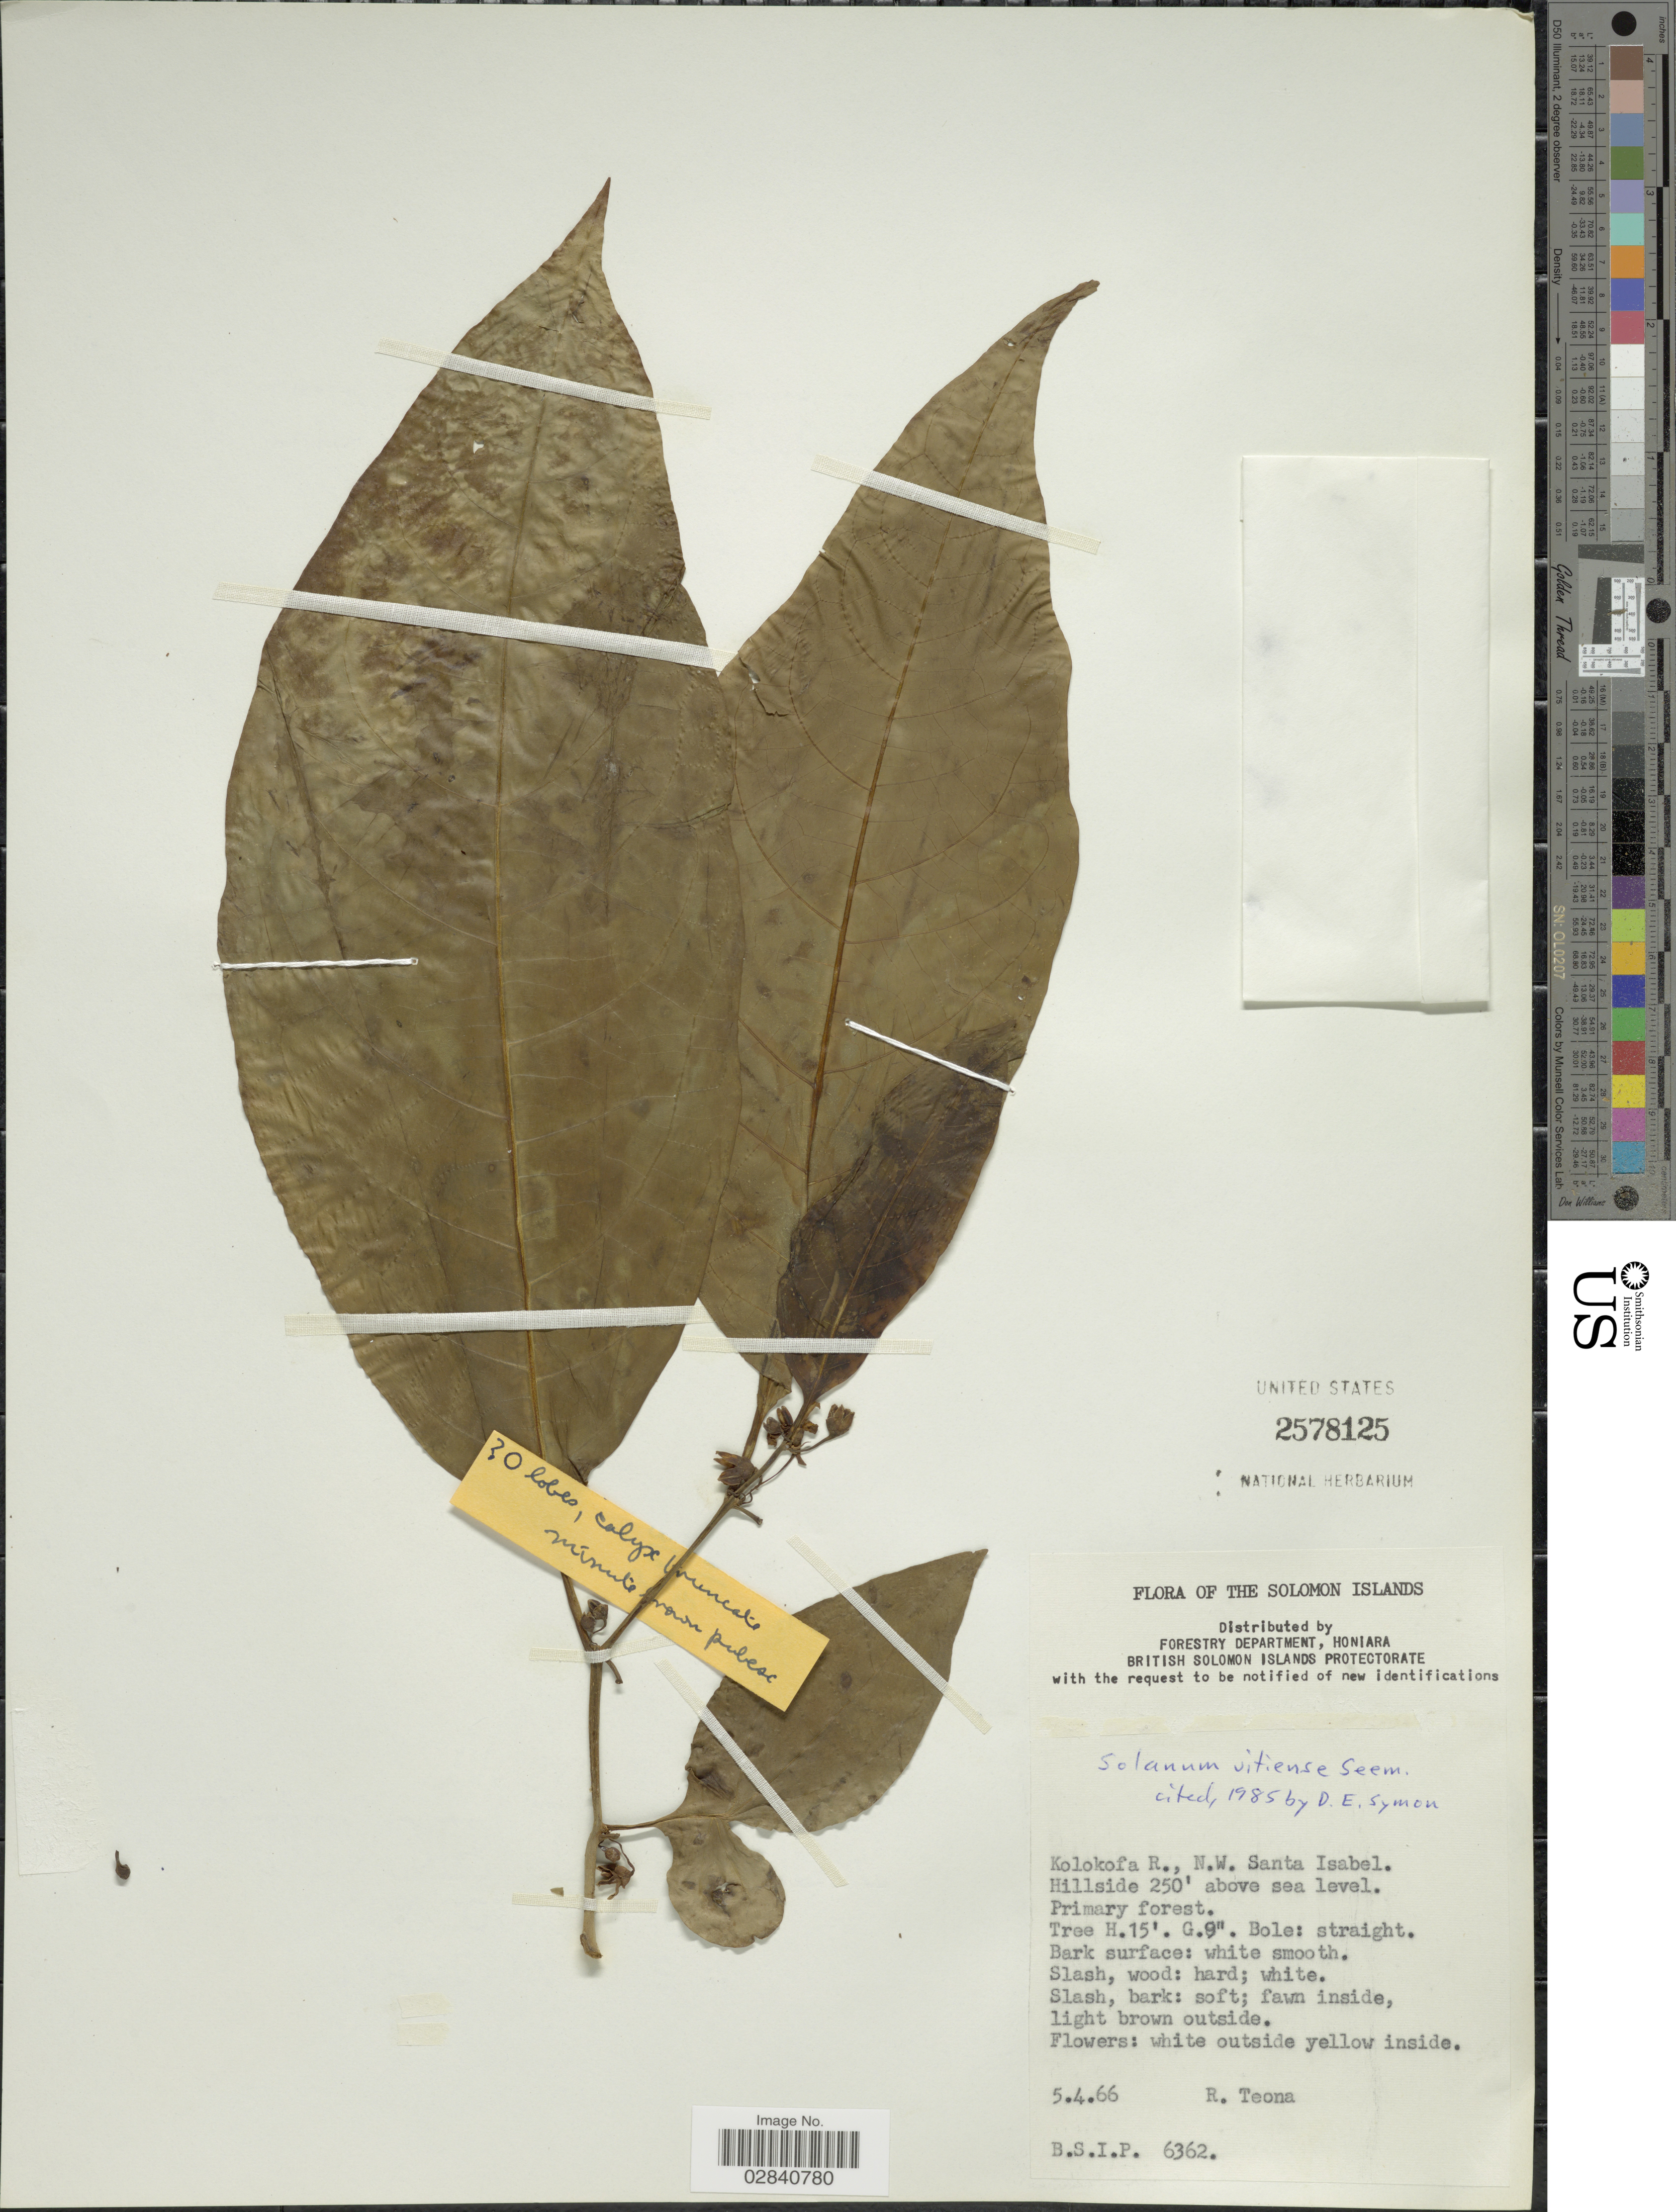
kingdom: Plantae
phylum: Tracheophyta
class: Magnoliopsida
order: Solanales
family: Solanaceae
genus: Lycianthes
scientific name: Lycianthes vitiensis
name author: (Seem.) A.R. Bean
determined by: Knapp, S. D.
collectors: R. Teona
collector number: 6362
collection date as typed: Transcribed d/m/y: 5/4/66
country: Solomon Islands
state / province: Solomon Islands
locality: Kolokofa R., N.W. Santa Isabel. Hillside.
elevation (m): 76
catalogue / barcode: US 2578125